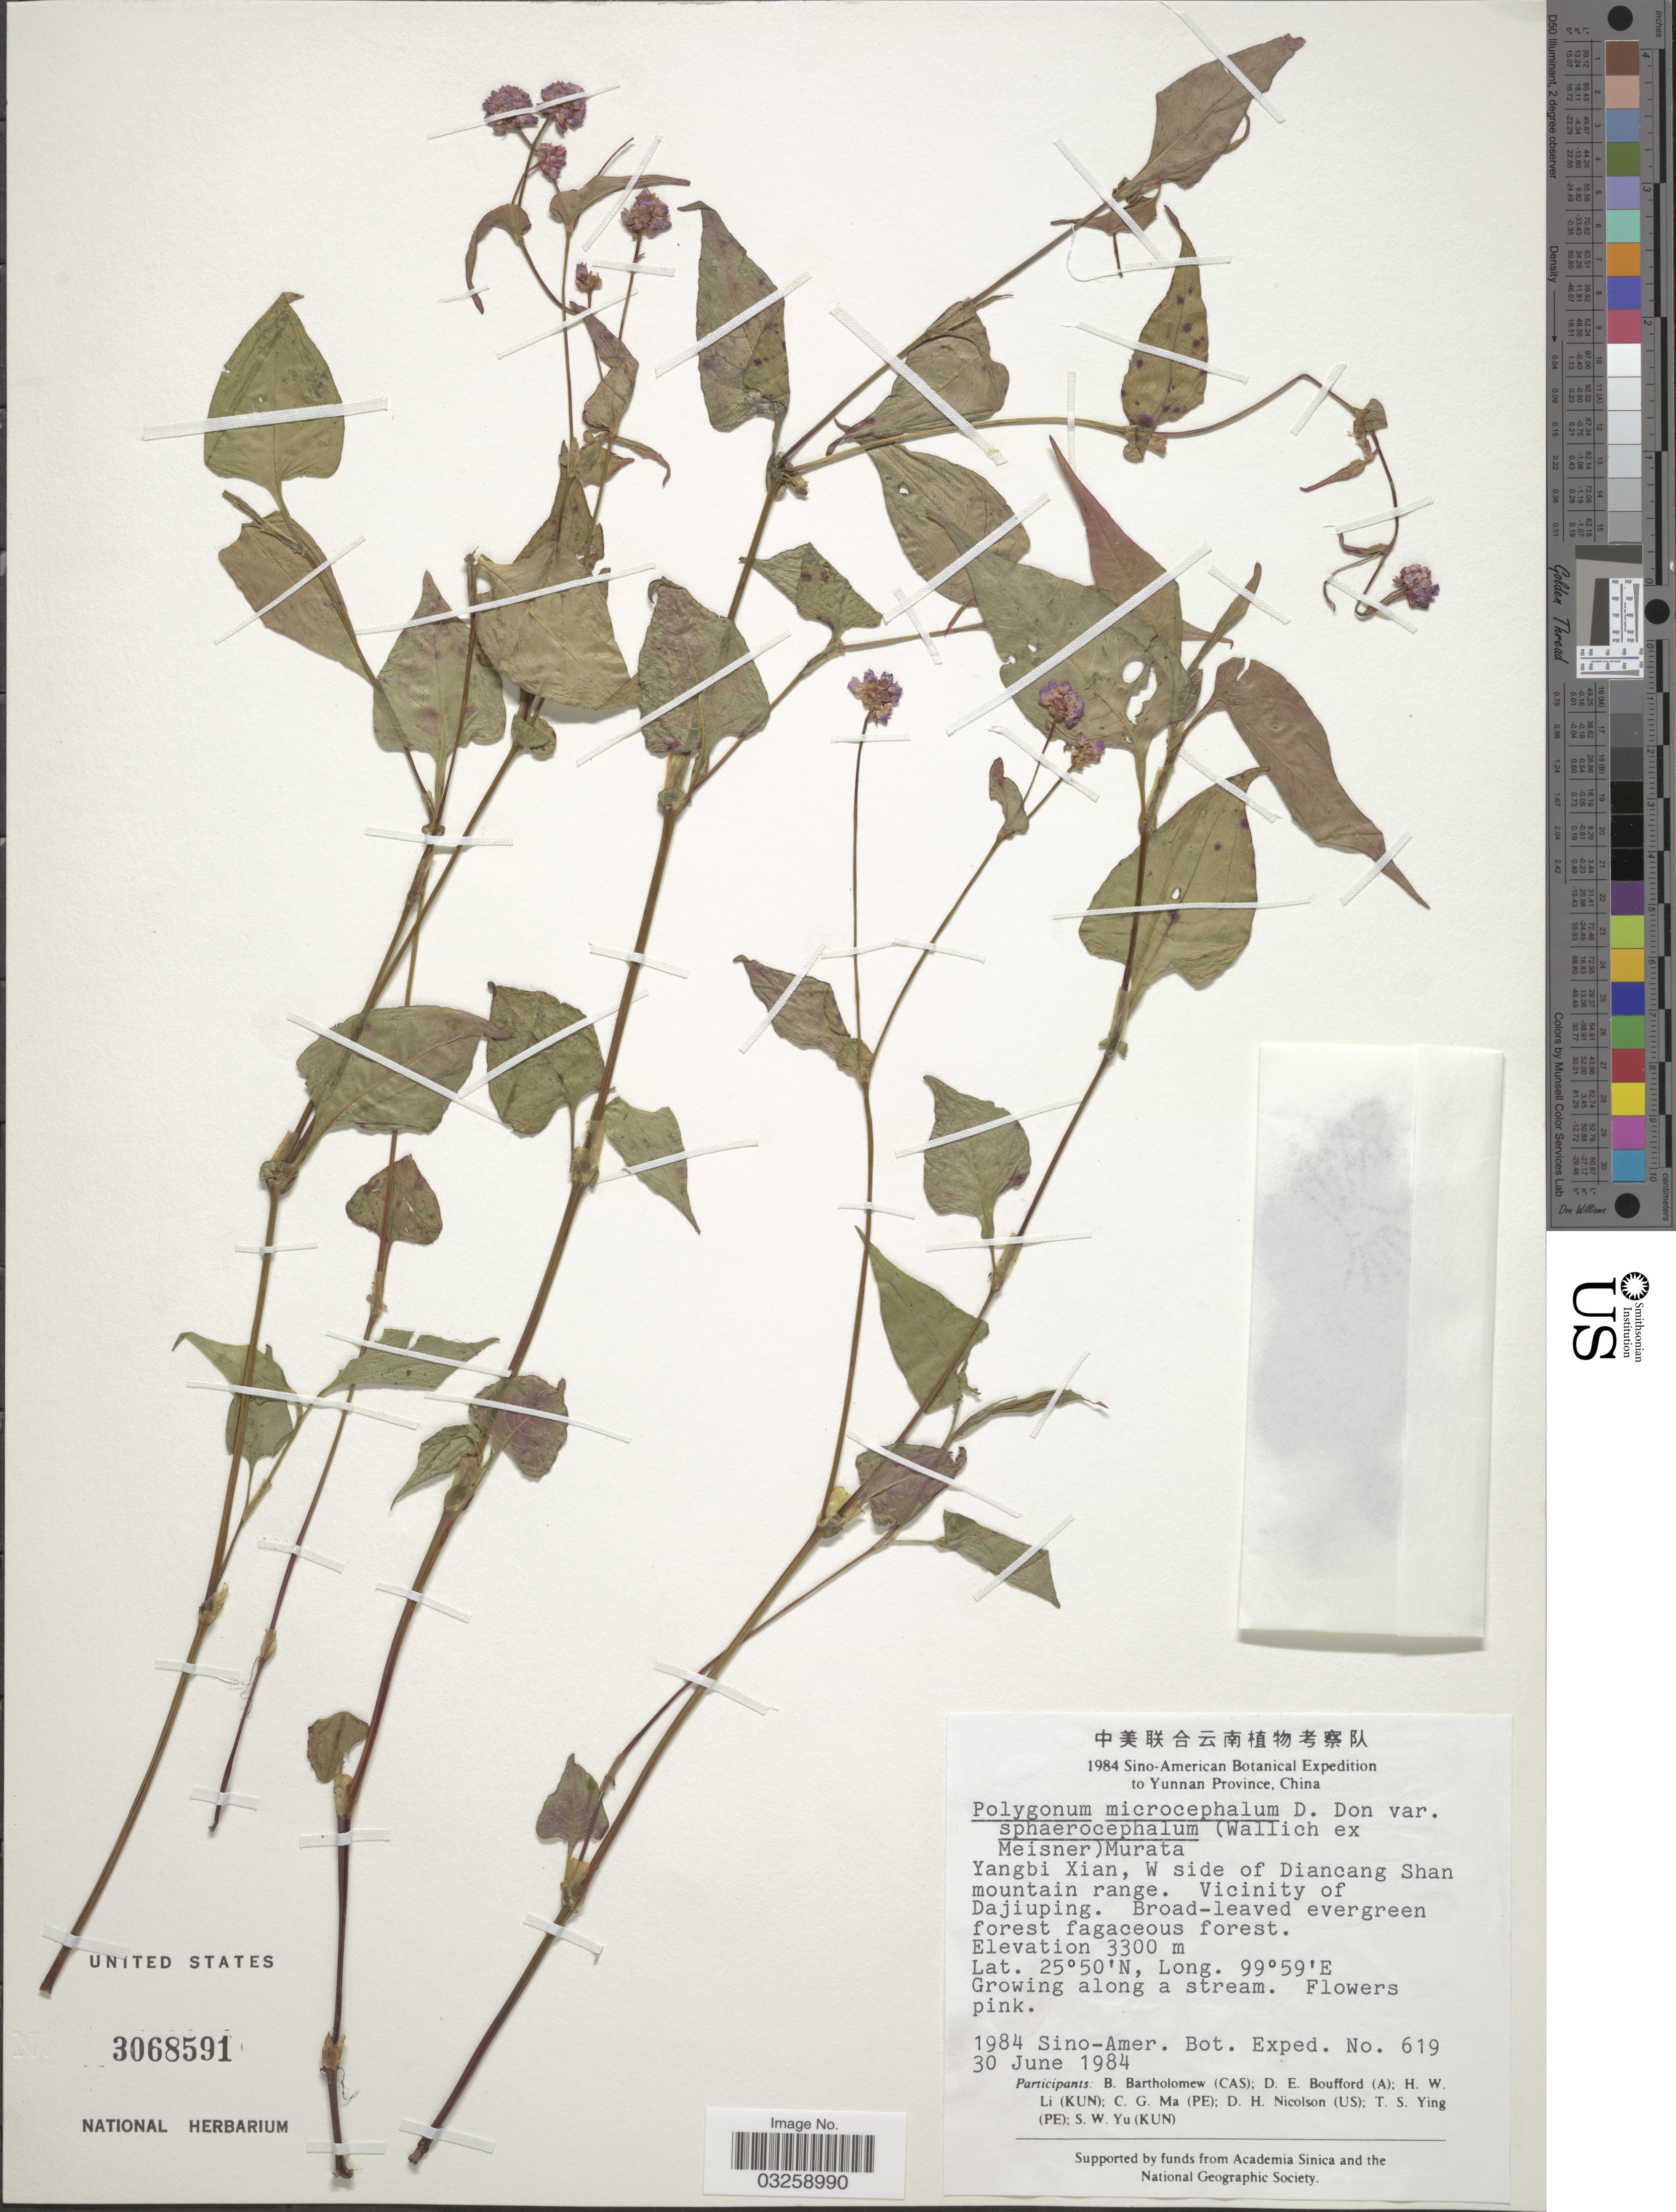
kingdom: Plantae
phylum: Tracheophyta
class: Magnoliopsida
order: Caryophyllales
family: Polygonaceae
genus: Polygonum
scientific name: Polygonum microcephalum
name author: D. Don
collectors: Sino-Amer. Bot. Exped. 1984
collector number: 619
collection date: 1984-06-30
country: China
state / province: Yunnan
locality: Yunnan Province. Yangbi Xian, W sie of Diancang Shan mountain range. Vicinity of Dajiuping.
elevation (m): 3300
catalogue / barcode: US 3068591